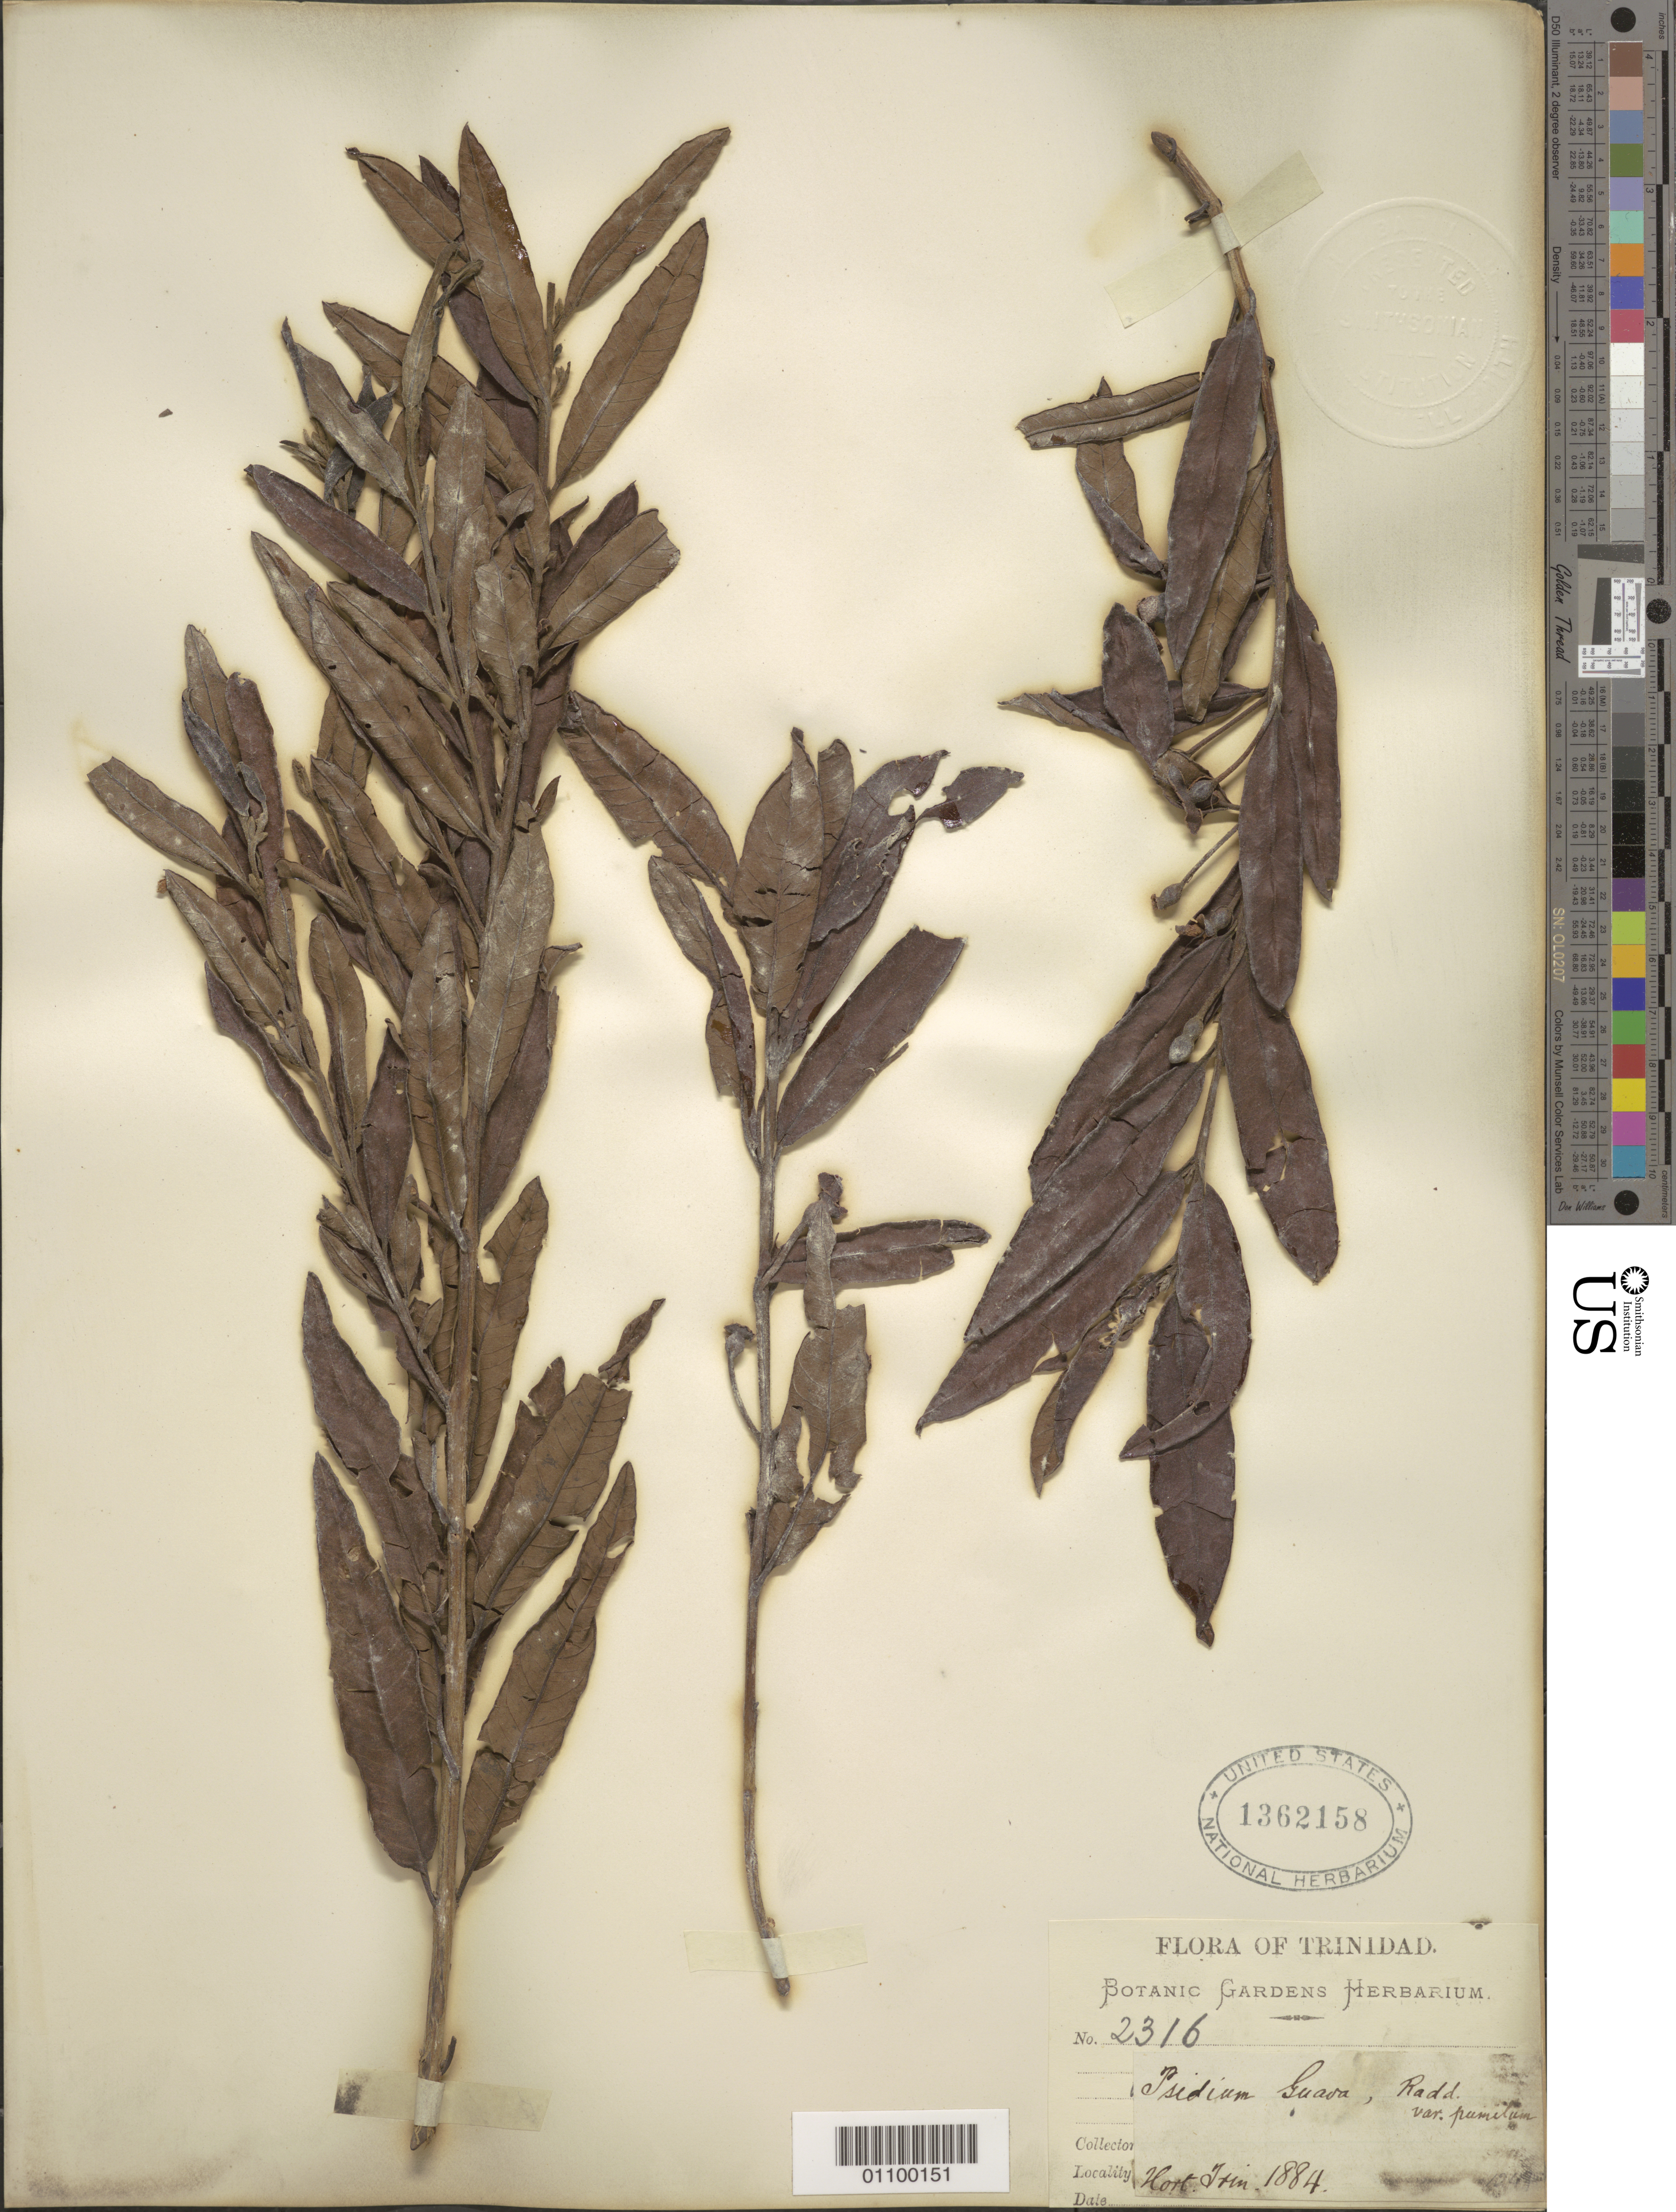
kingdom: Plantae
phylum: Tracheophyta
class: Magnoliopsida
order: Myrtales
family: Myrtaceae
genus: Psidium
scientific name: Psidium guajava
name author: L.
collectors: Botanic Gardens Herbarium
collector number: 2316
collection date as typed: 1884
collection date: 1884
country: Trinidad and Tobago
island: Trinidad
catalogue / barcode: US 1362158